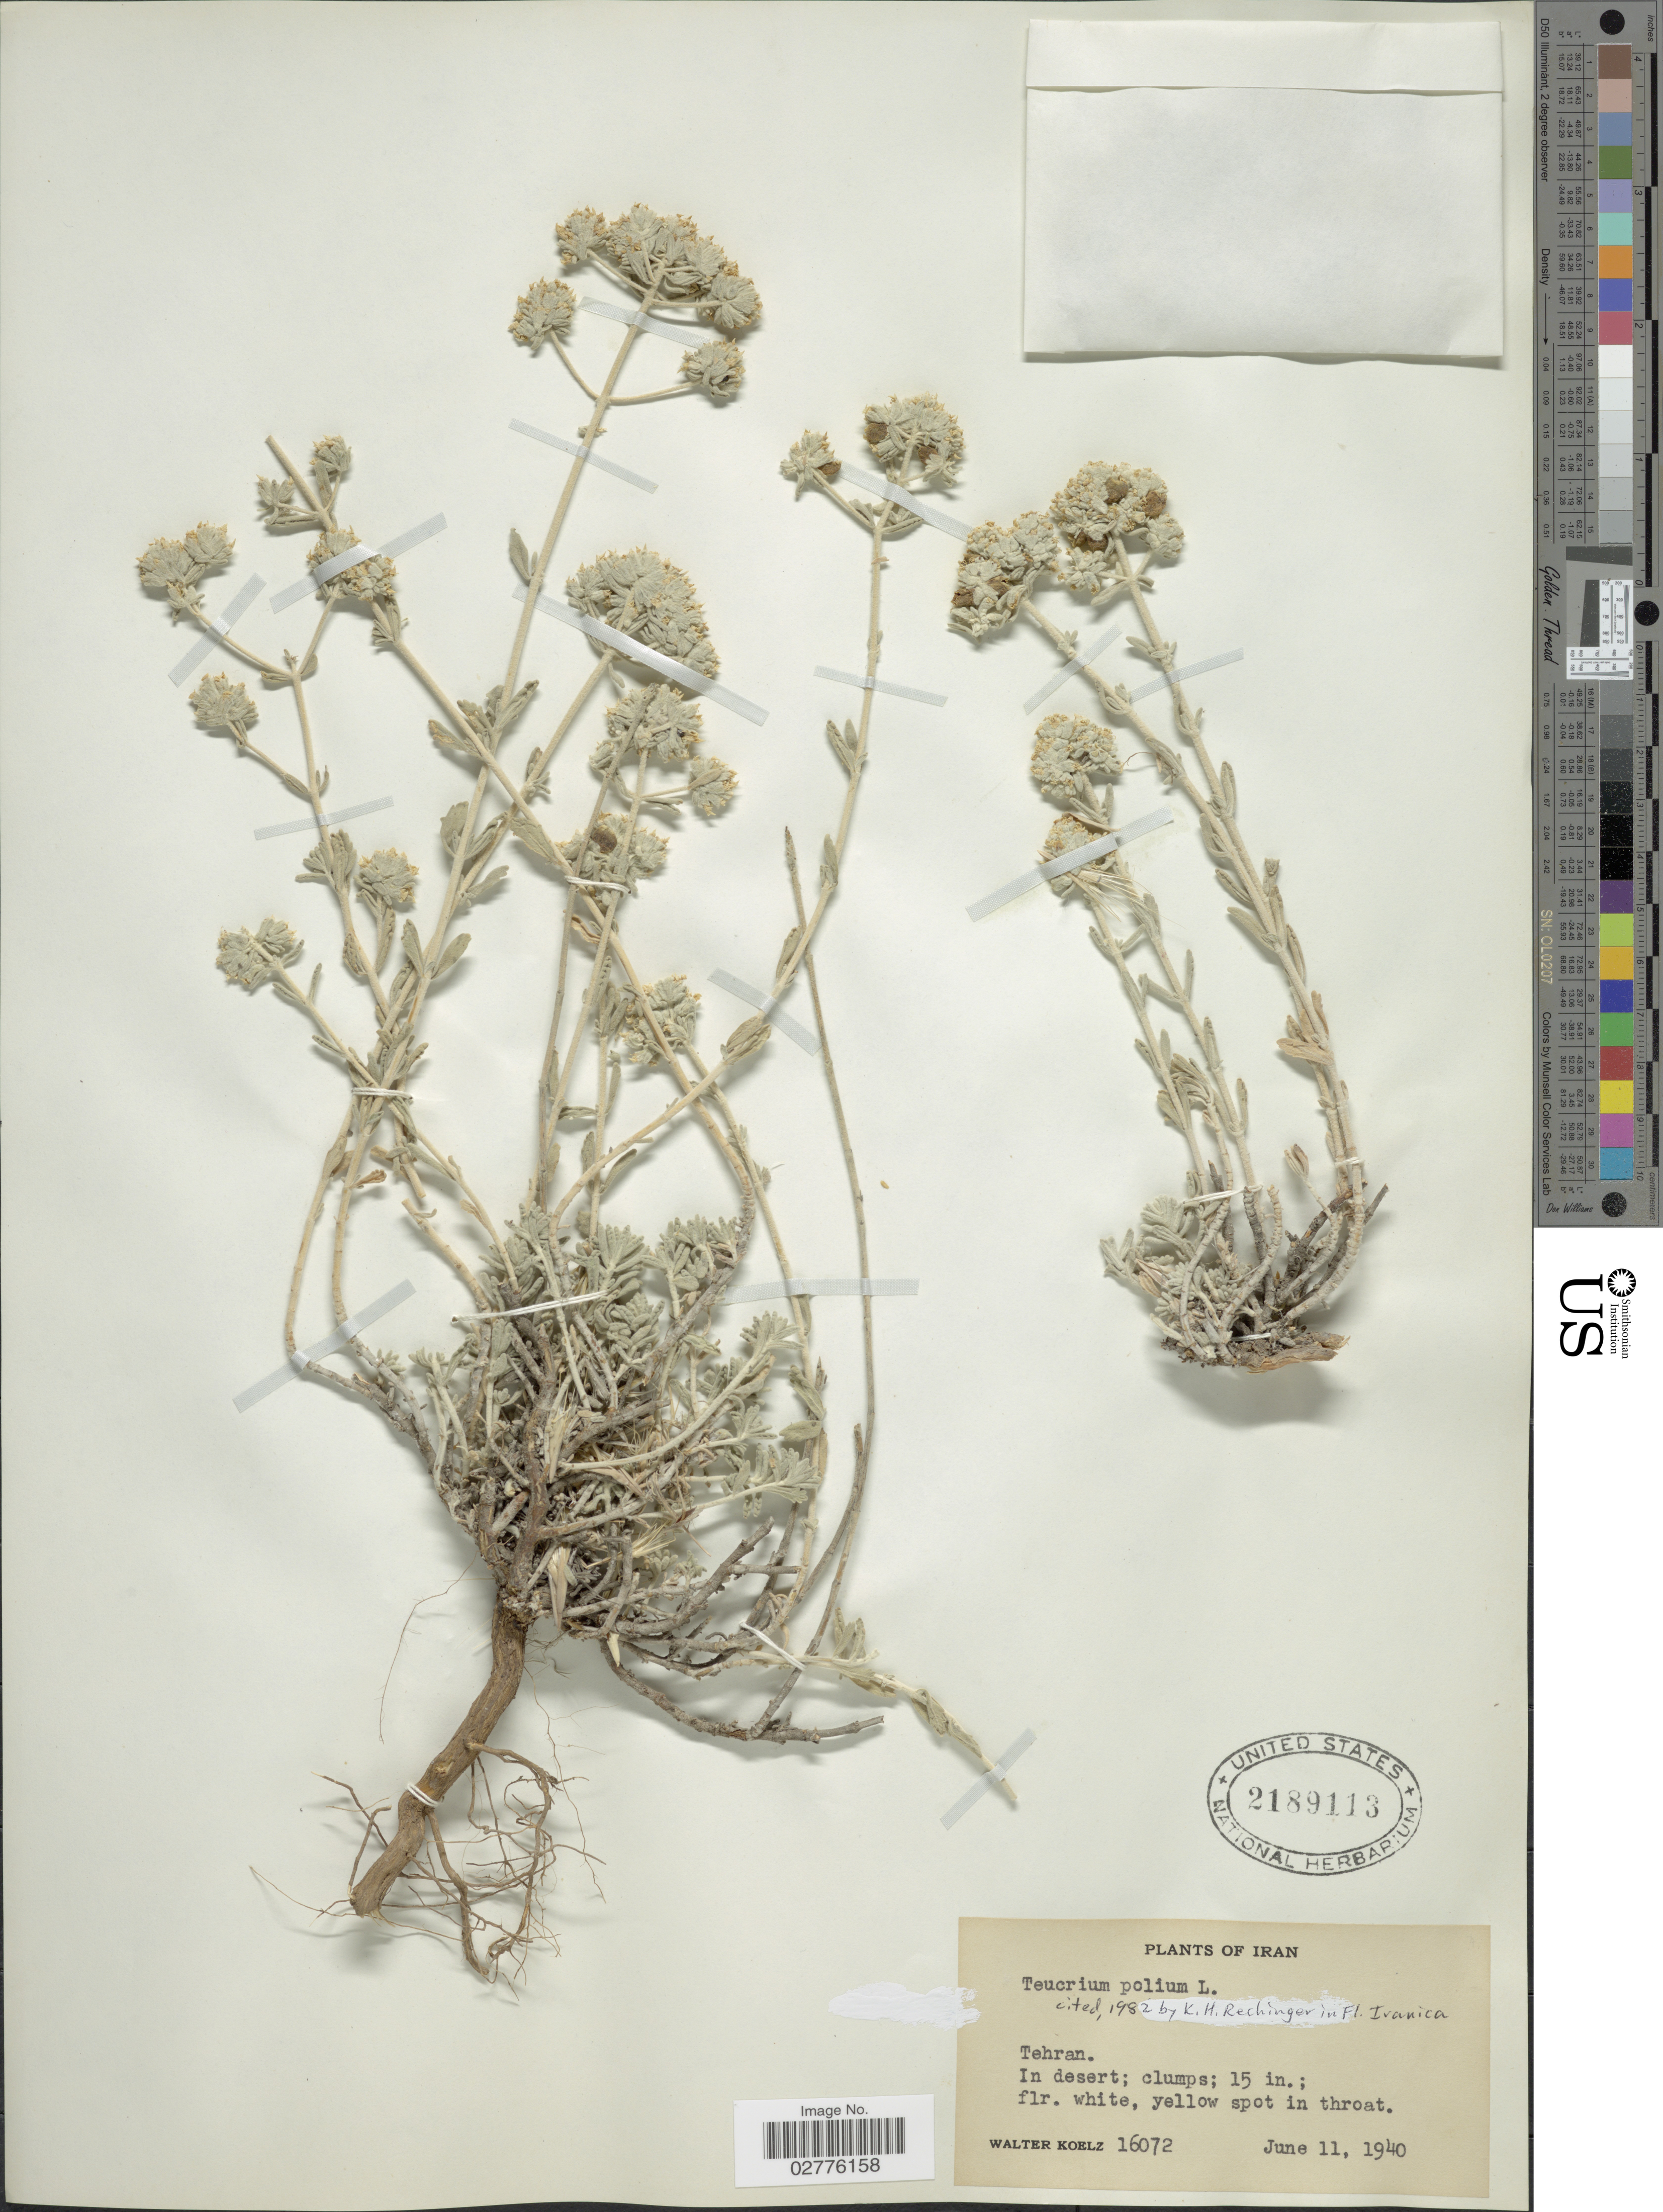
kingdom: Plantae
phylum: Tracheophyta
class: Magnoliopsida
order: Lamiales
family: Lamiaceae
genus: Teucrium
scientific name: Teucrium polium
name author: L.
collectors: W. N. Koelz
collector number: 16072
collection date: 1940-06-11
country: Iran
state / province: Tehran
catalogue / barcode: US 2189113